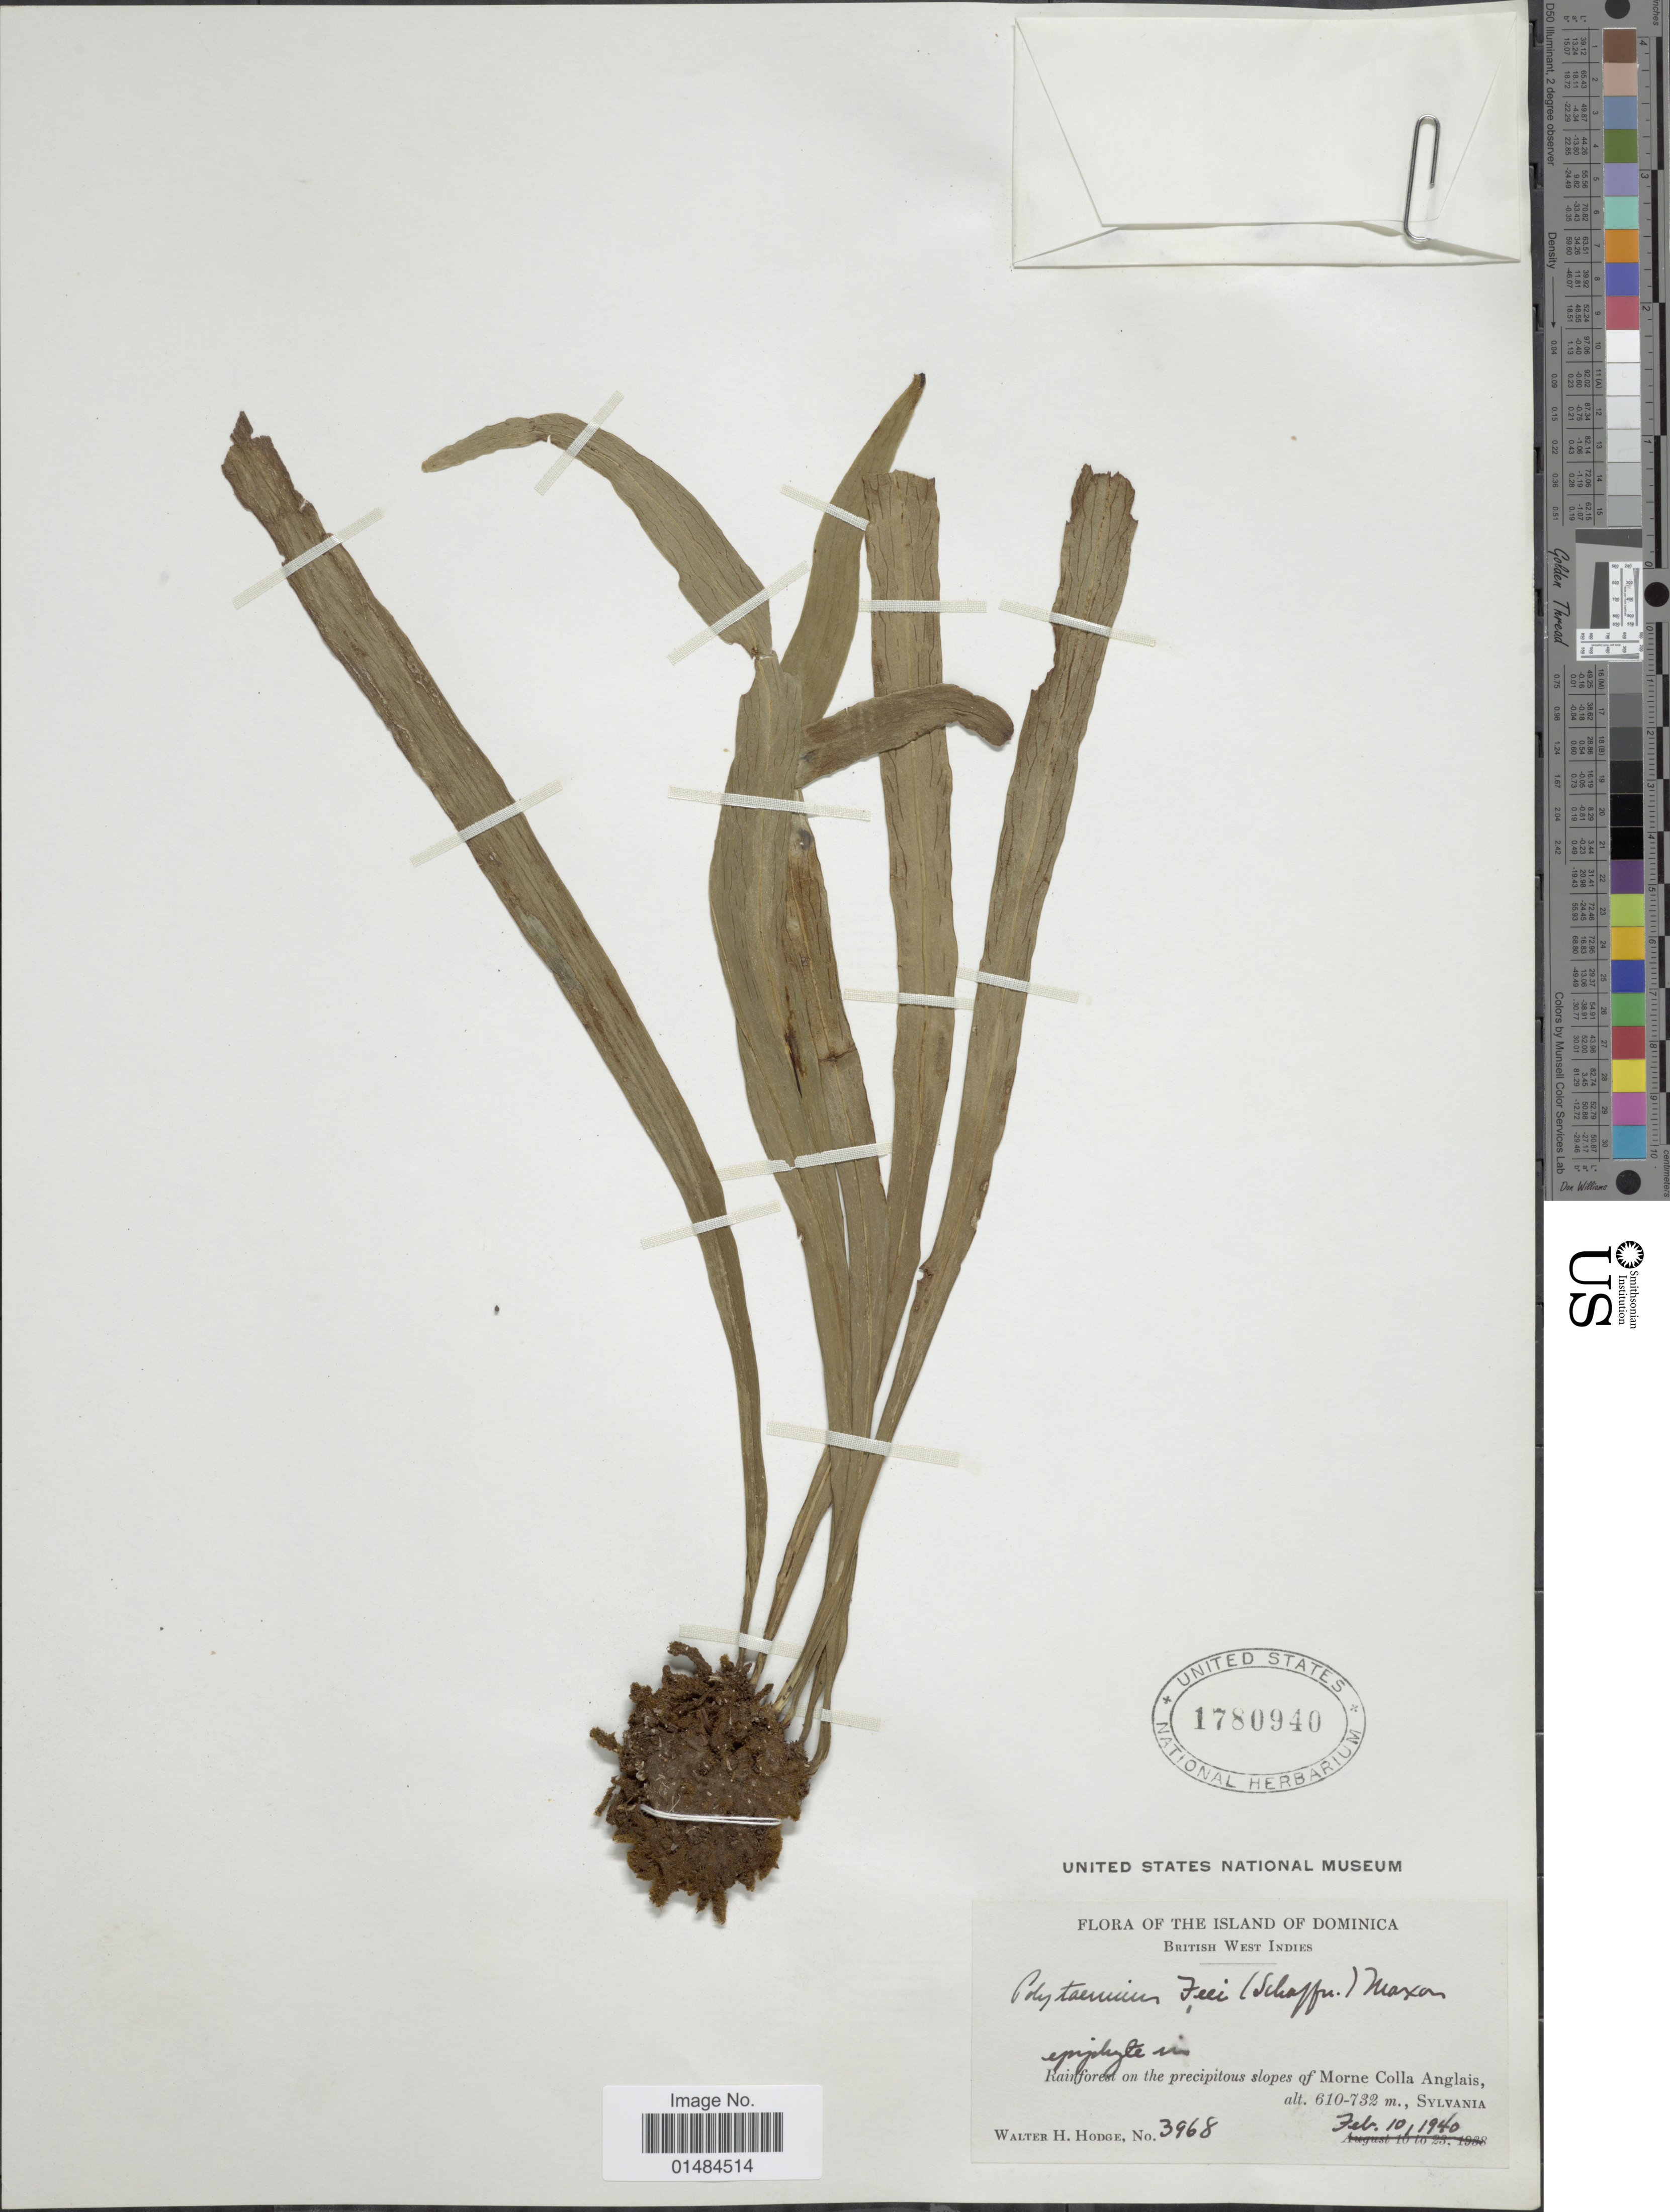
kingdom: Plantae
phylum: Tracheophyta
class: Polypodiopsida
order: Polypodiales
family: Pteridaceae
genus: Polytaenium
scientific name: Polytaenium lanceolatum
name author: (L.) Desv.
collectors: W. Hodge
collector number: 3968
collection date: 1940-02-10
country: Dominica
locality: The Island of Dominica, British West Indies. Rainforest on the precipitous slopes of Morne Colla Anglais, Sylvania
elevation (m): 610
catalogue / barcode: US 1780940